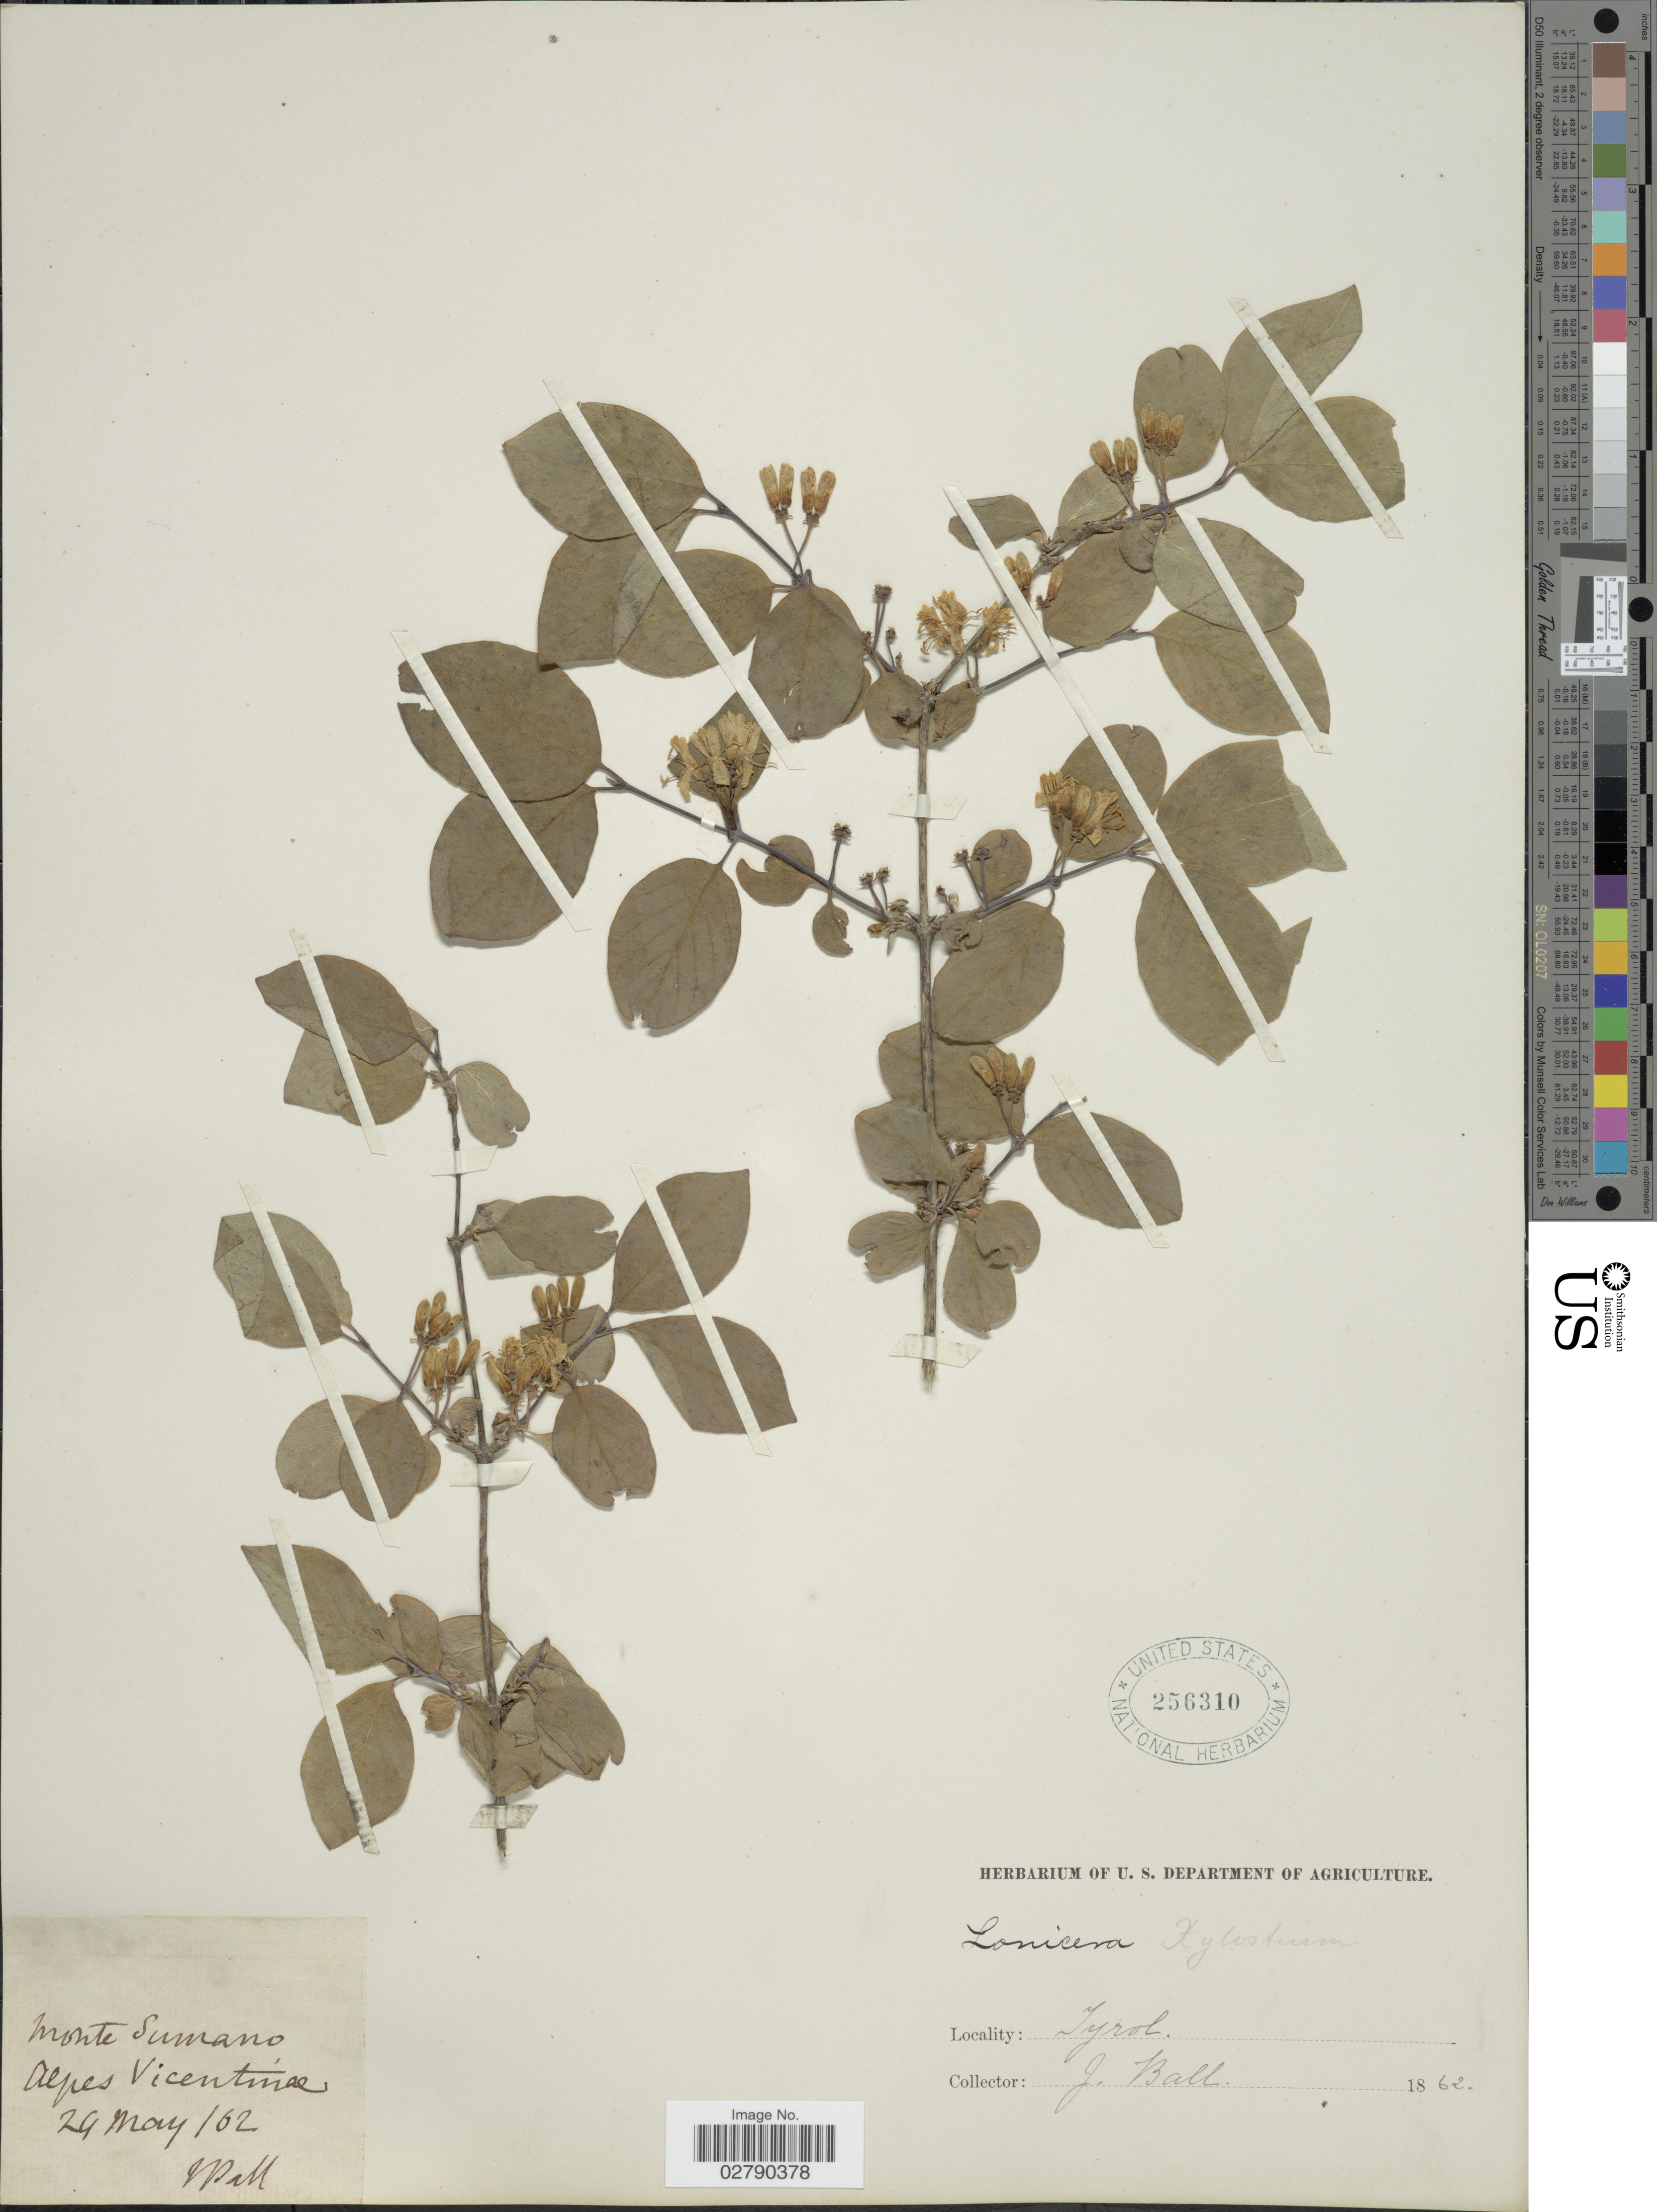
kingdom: Plantae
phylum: Tracheophyta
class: Magnoliopsida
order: Dipsacales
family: Caprifoliaceae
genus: Lonicera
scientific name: Lonicera xylosteum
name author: L.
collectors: J. Ball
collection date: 1862-05-29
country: Italy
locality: Monte Sumano [Summano], Alpes Vicentina. Tyrol.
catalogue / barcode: US 256310